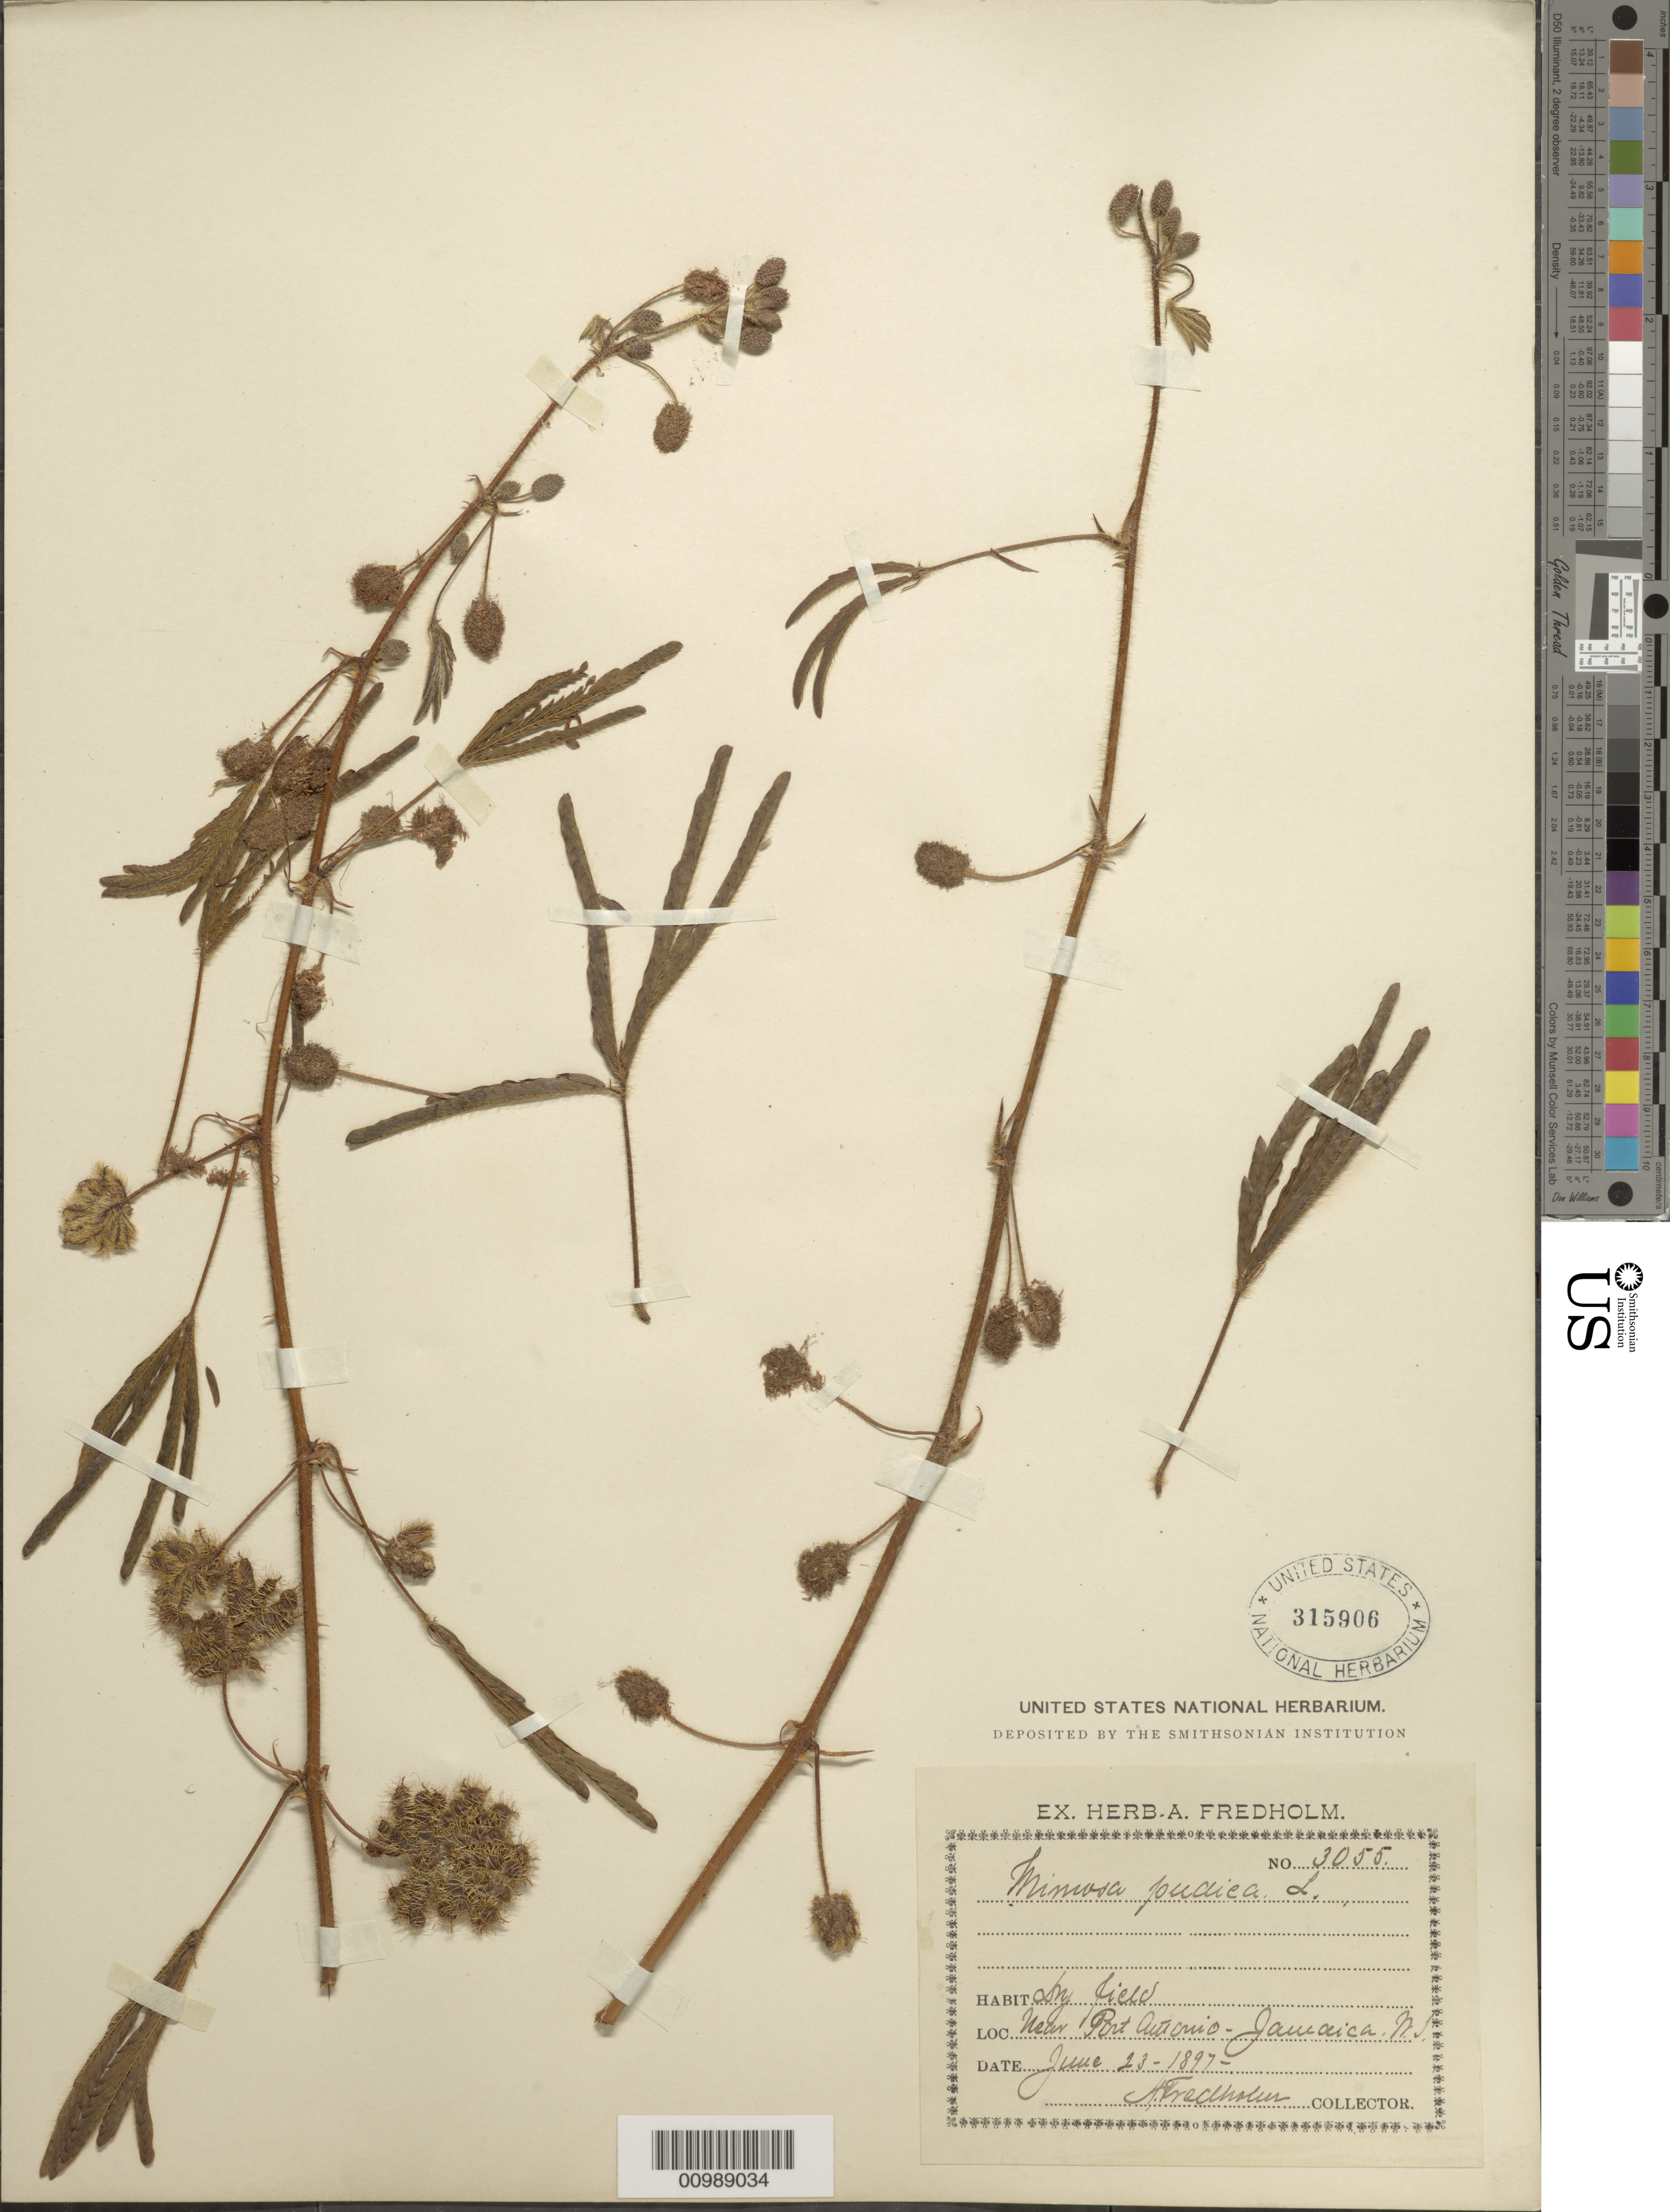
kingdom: Plantae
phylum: Tracheophyta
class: Magnoliopsida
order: Fabales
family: Fabaceae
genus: Mimosa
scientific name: Mimosa pudica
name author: L.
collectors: A. Fredholm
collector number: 3055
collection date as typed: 23 Jun 1897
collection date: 1897-06-23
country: Jamaica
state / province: Portland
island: Jamaica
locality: Near Port Auicuio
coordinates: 0 N, 0 E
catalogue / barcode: US 315906